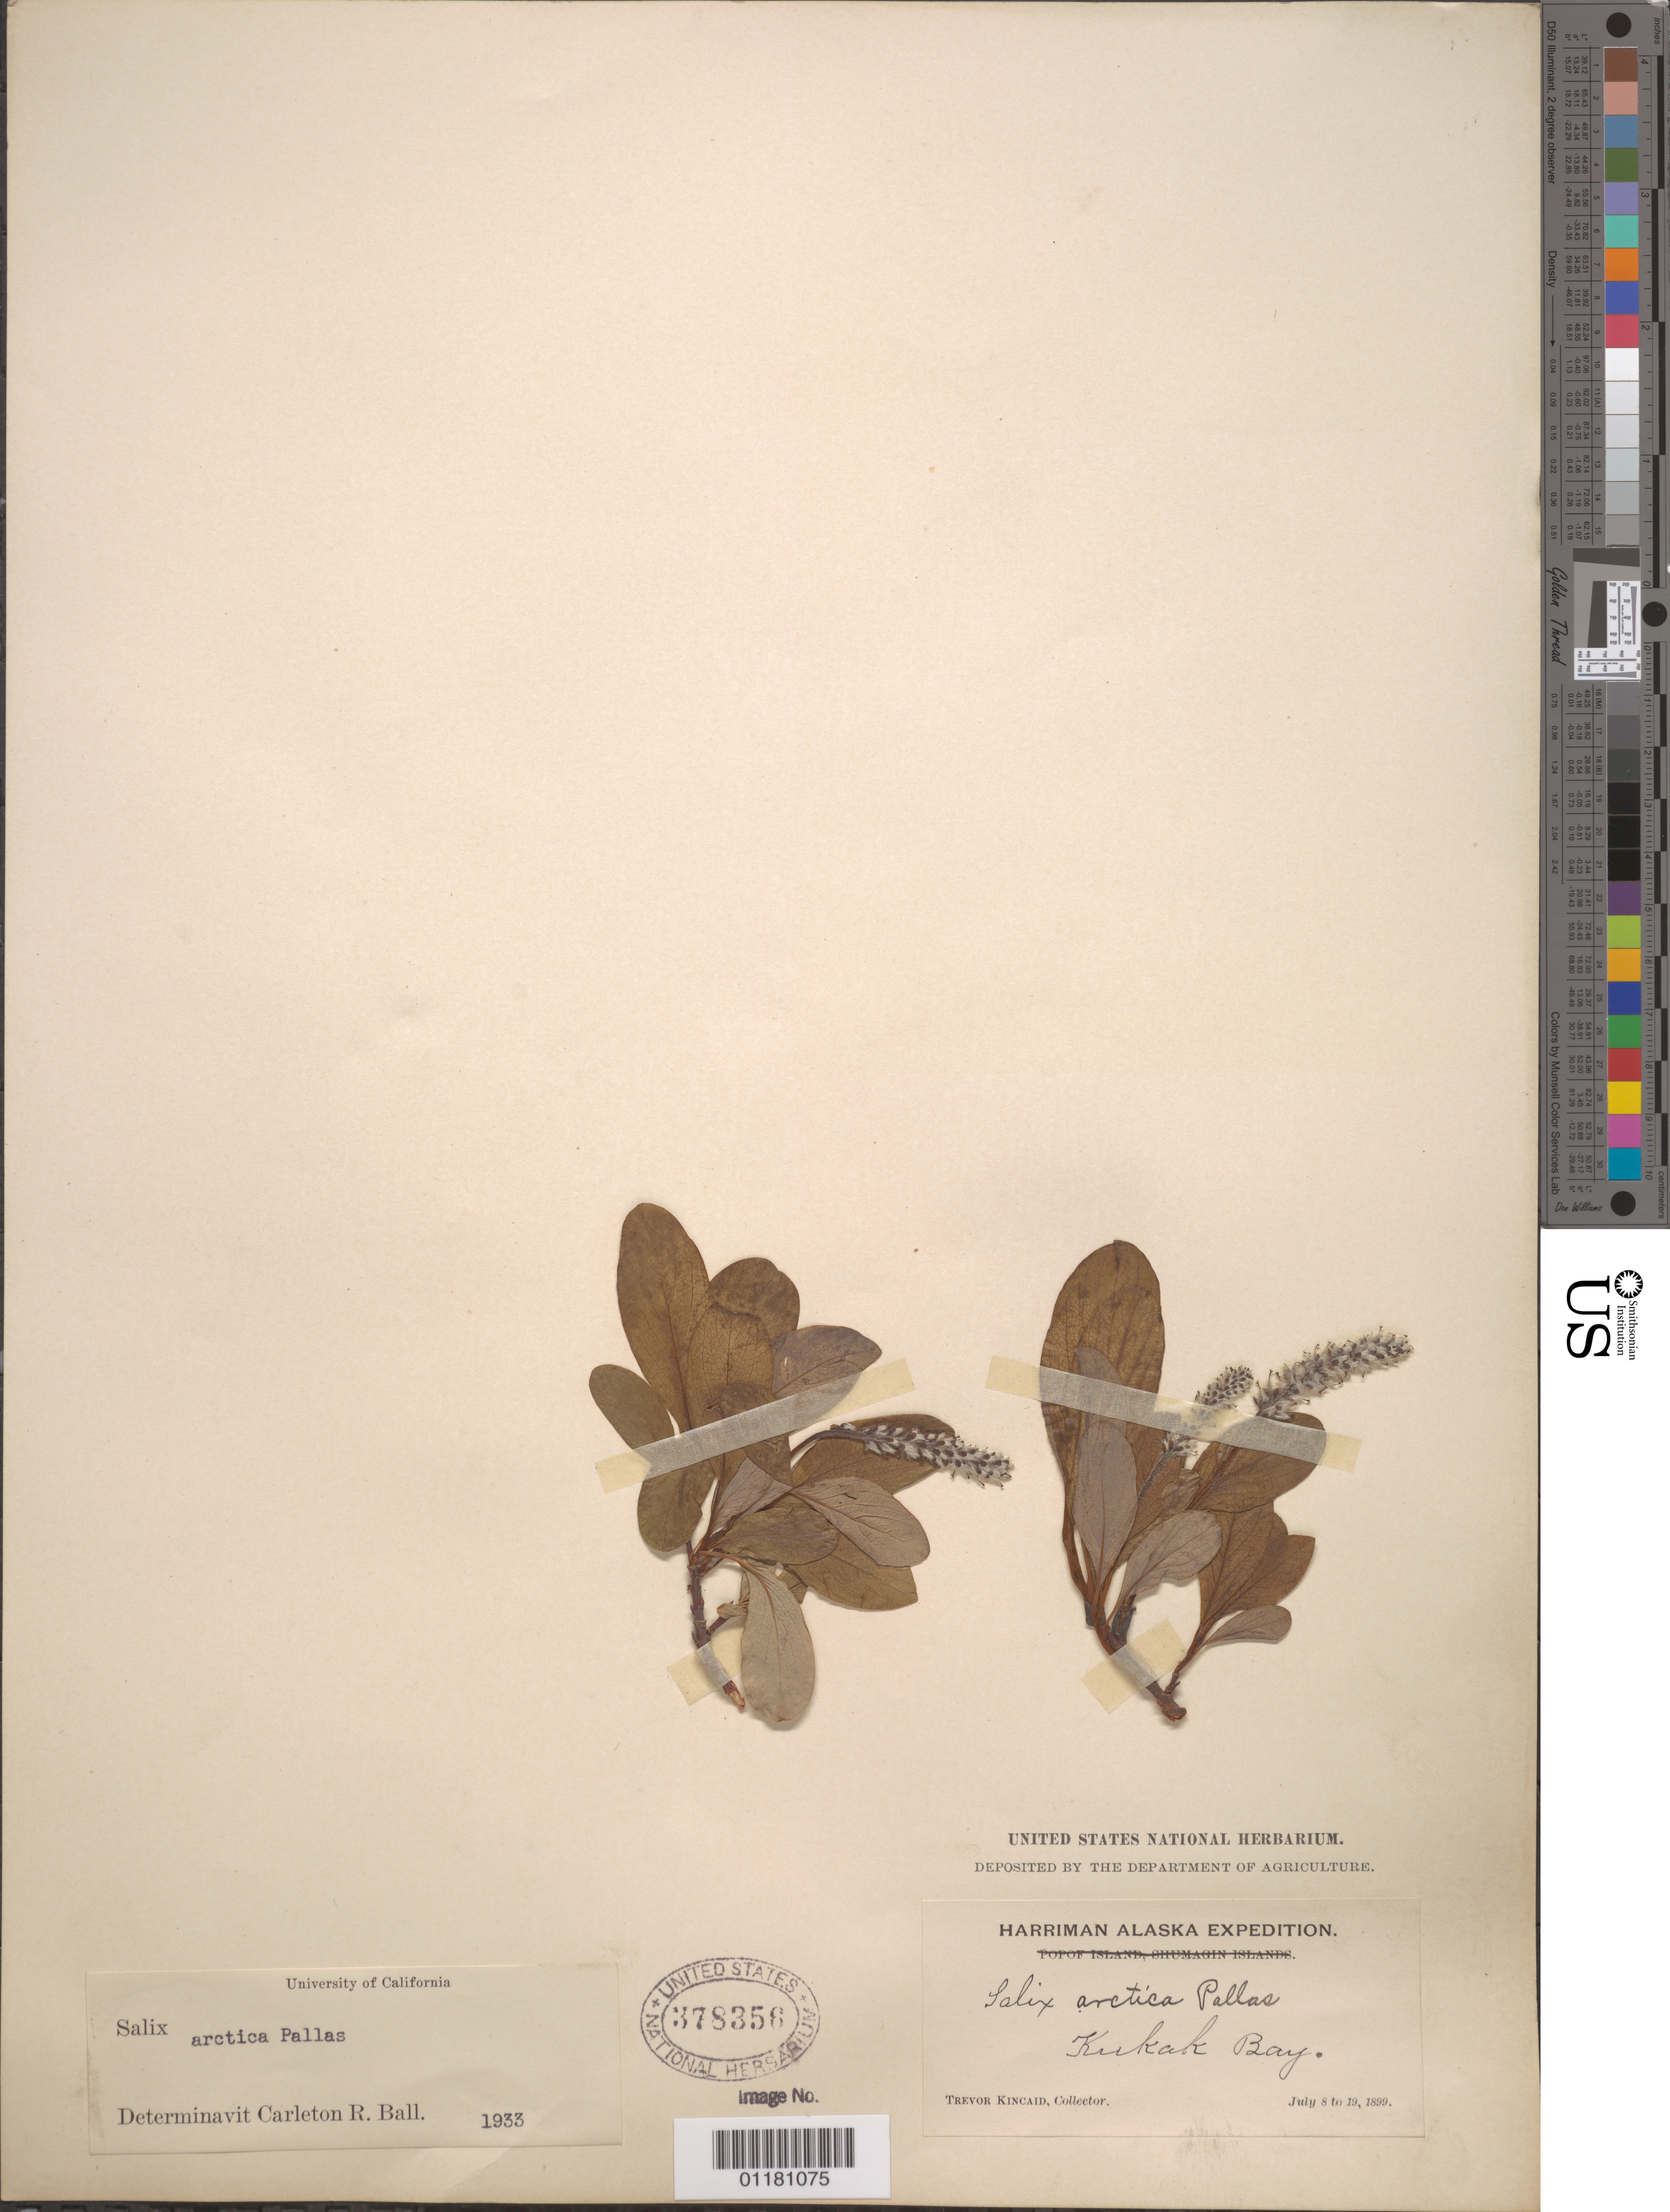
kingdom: Plantae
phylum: Tracheophyta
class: Magnoliopsida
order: Malpighiales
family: Salicaceae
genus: Salix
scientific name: Salix arctica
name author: Pall.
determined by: Ball, C. R.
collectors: T. C. Kincaid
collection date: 1899-07-08/1899-07-19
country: United States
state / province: Alaska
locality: Kukak Bay.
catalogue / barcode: US 378356